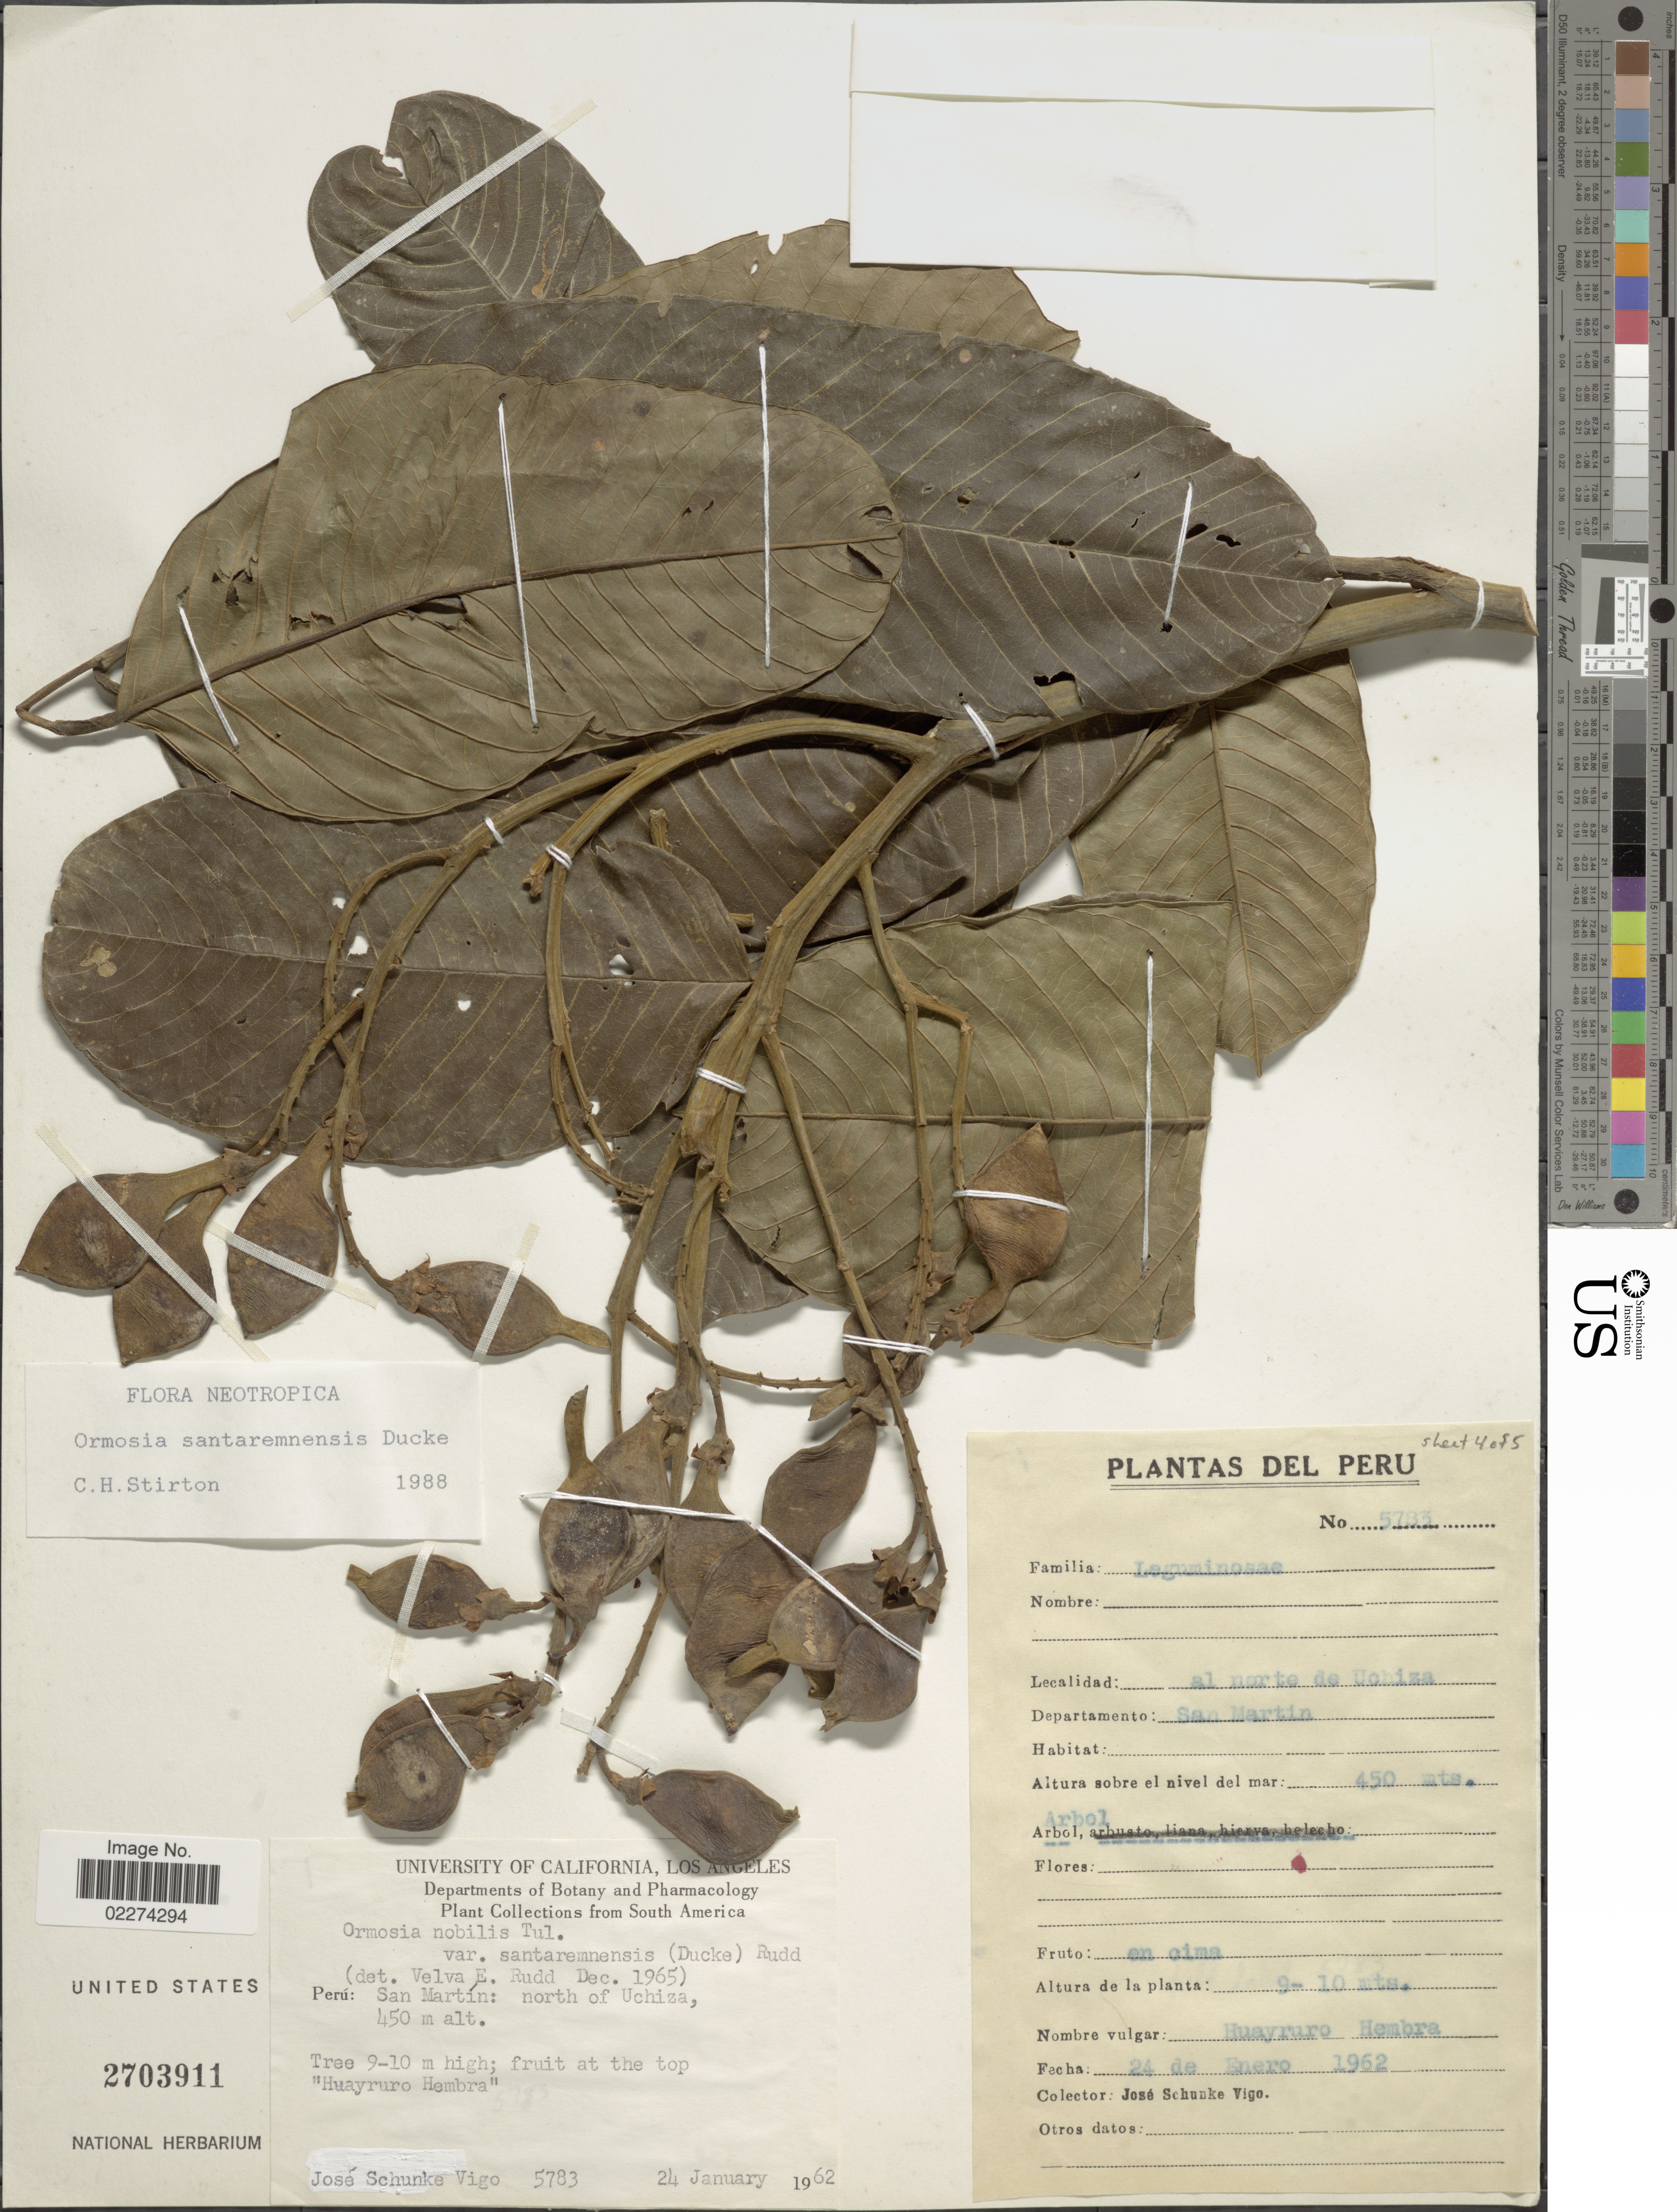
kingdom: Plantae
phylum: Tracheophyta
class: Magnoliopsida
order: Fabales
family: Fabaceae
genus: Ormosia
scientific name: Ormosia santaremnensis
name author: Ducke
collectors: J. Schunke Vigo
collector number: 5783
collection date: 1962-01-24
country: Peru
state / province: San Martín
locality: Departemento: San Martin, Al norte de Uchiza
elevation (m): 450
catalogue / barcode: US 2703911